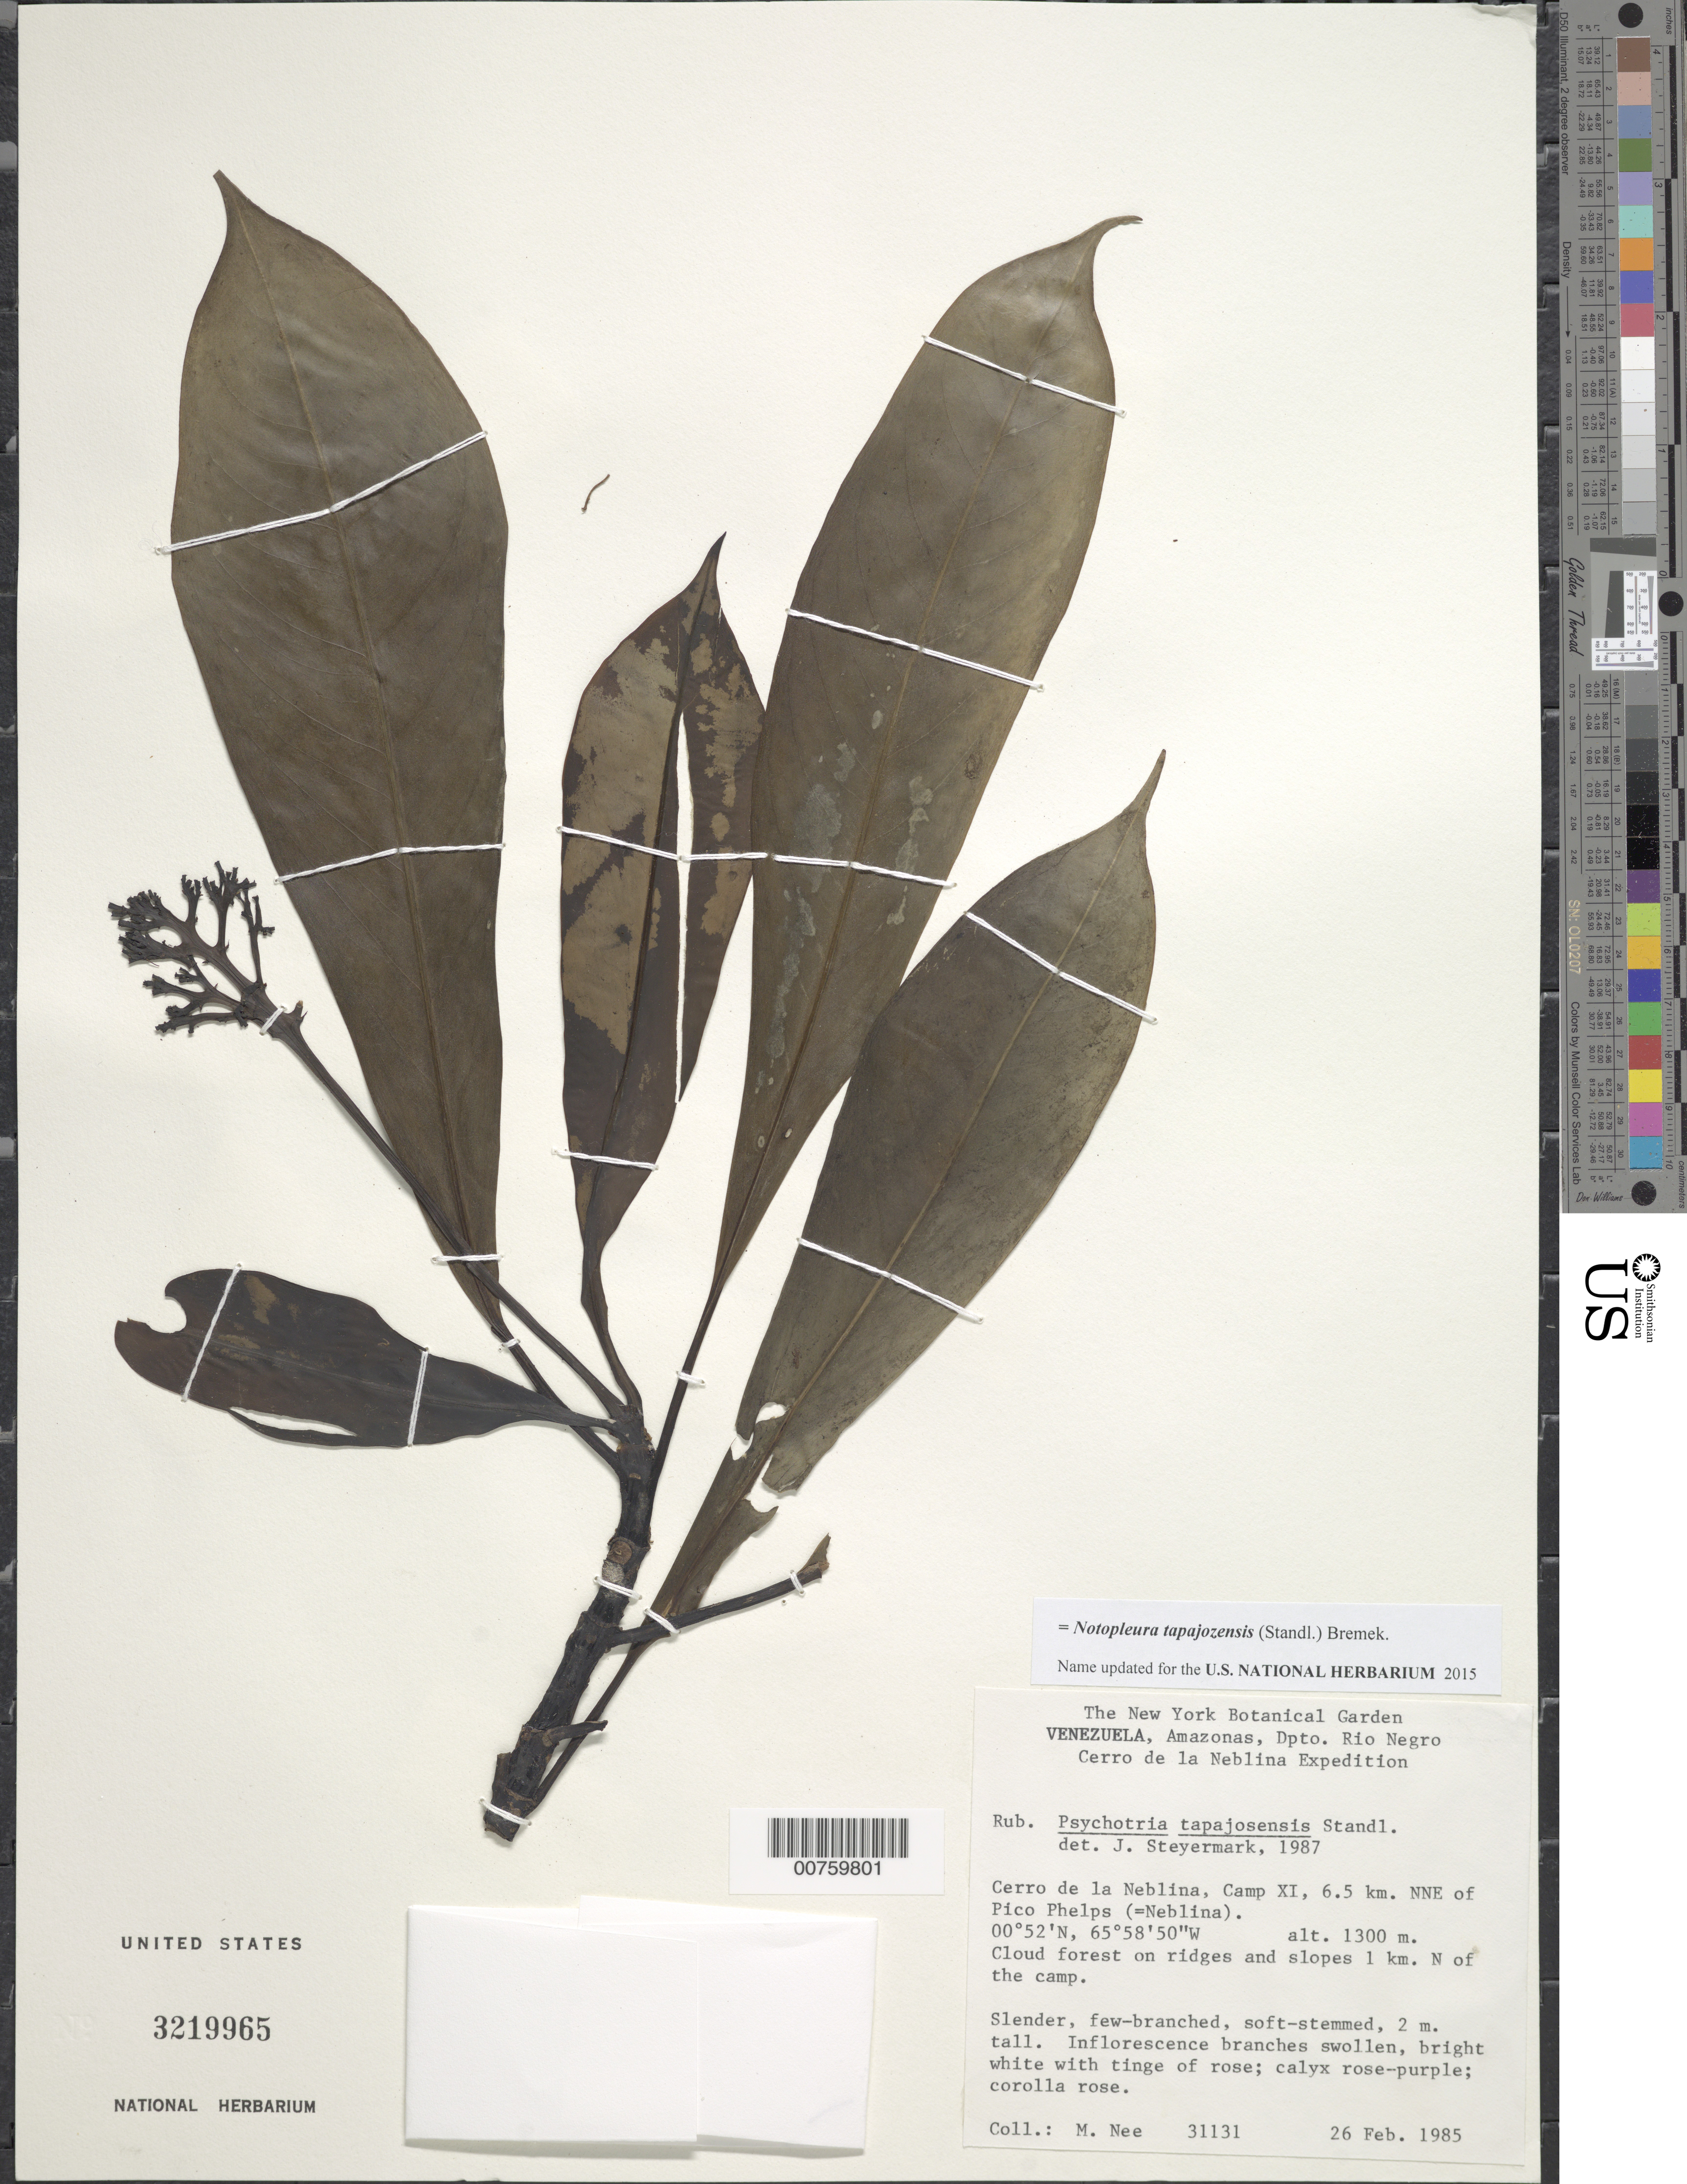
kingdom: Plantae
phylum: Tracheophyta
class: Magnoliopsida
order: Gentianales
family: Rubiaceae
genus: Psychotria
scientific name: Psychotria tapajozensis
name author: Standl.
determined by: Steyermark, Julian A., (VEN)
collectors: M. Nee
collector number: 31131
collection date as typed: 26-Feb-85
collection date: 1985-02-26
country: Venezuela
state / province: Amazonas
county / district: Río Negro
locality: Cerro de la Neblina, 1 km north of Camp XI, 6.5 km NNE of Pico Phelps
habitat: Cloud forest on ridges and slopes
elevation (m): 1300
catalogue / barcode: US 3219965